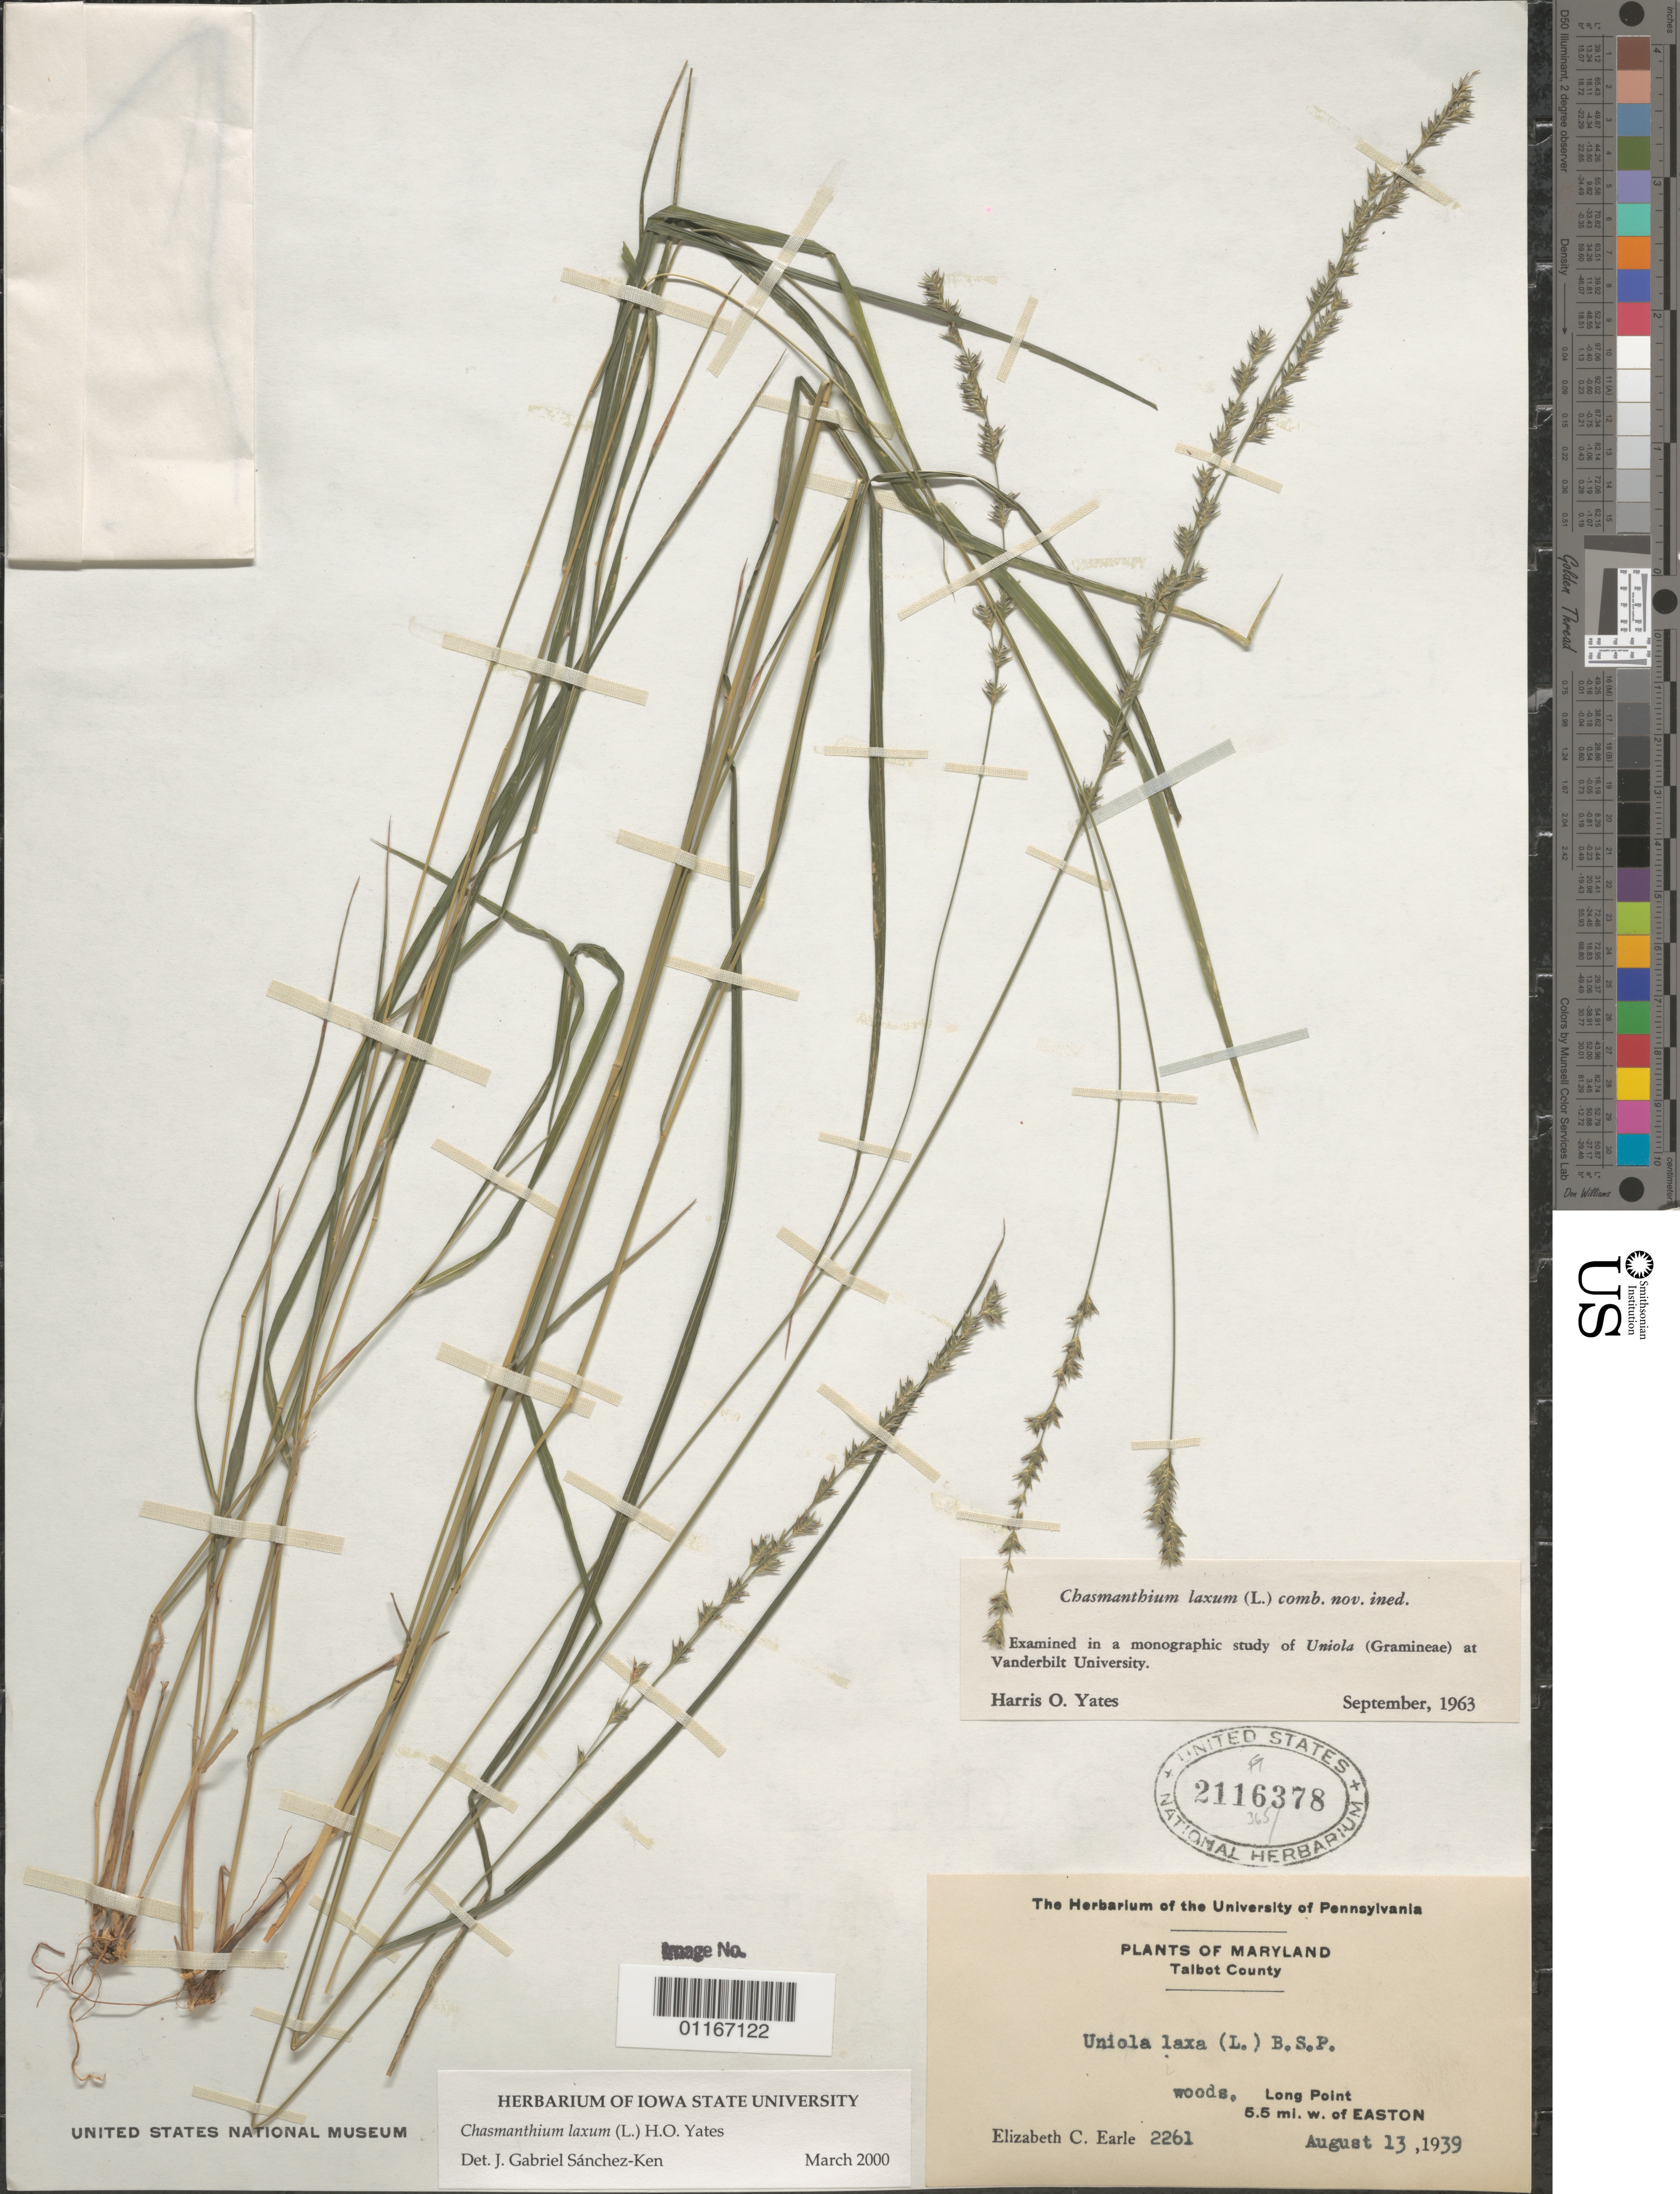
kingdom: Plantae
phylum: Tracheophyta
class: Liliopsida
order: Poales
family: Poaceae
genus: Chasmanthium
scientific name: Chasmanthium laxum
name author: (L.) H.O. Yates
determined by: Sánchez-Ken, J. G.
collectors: E. C. Earle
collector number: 2261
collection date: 1939-08-13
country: United States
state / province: Maryland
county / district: Talbot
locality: Long Point, 8.5 miles west of Easton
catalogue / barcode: US 2116378